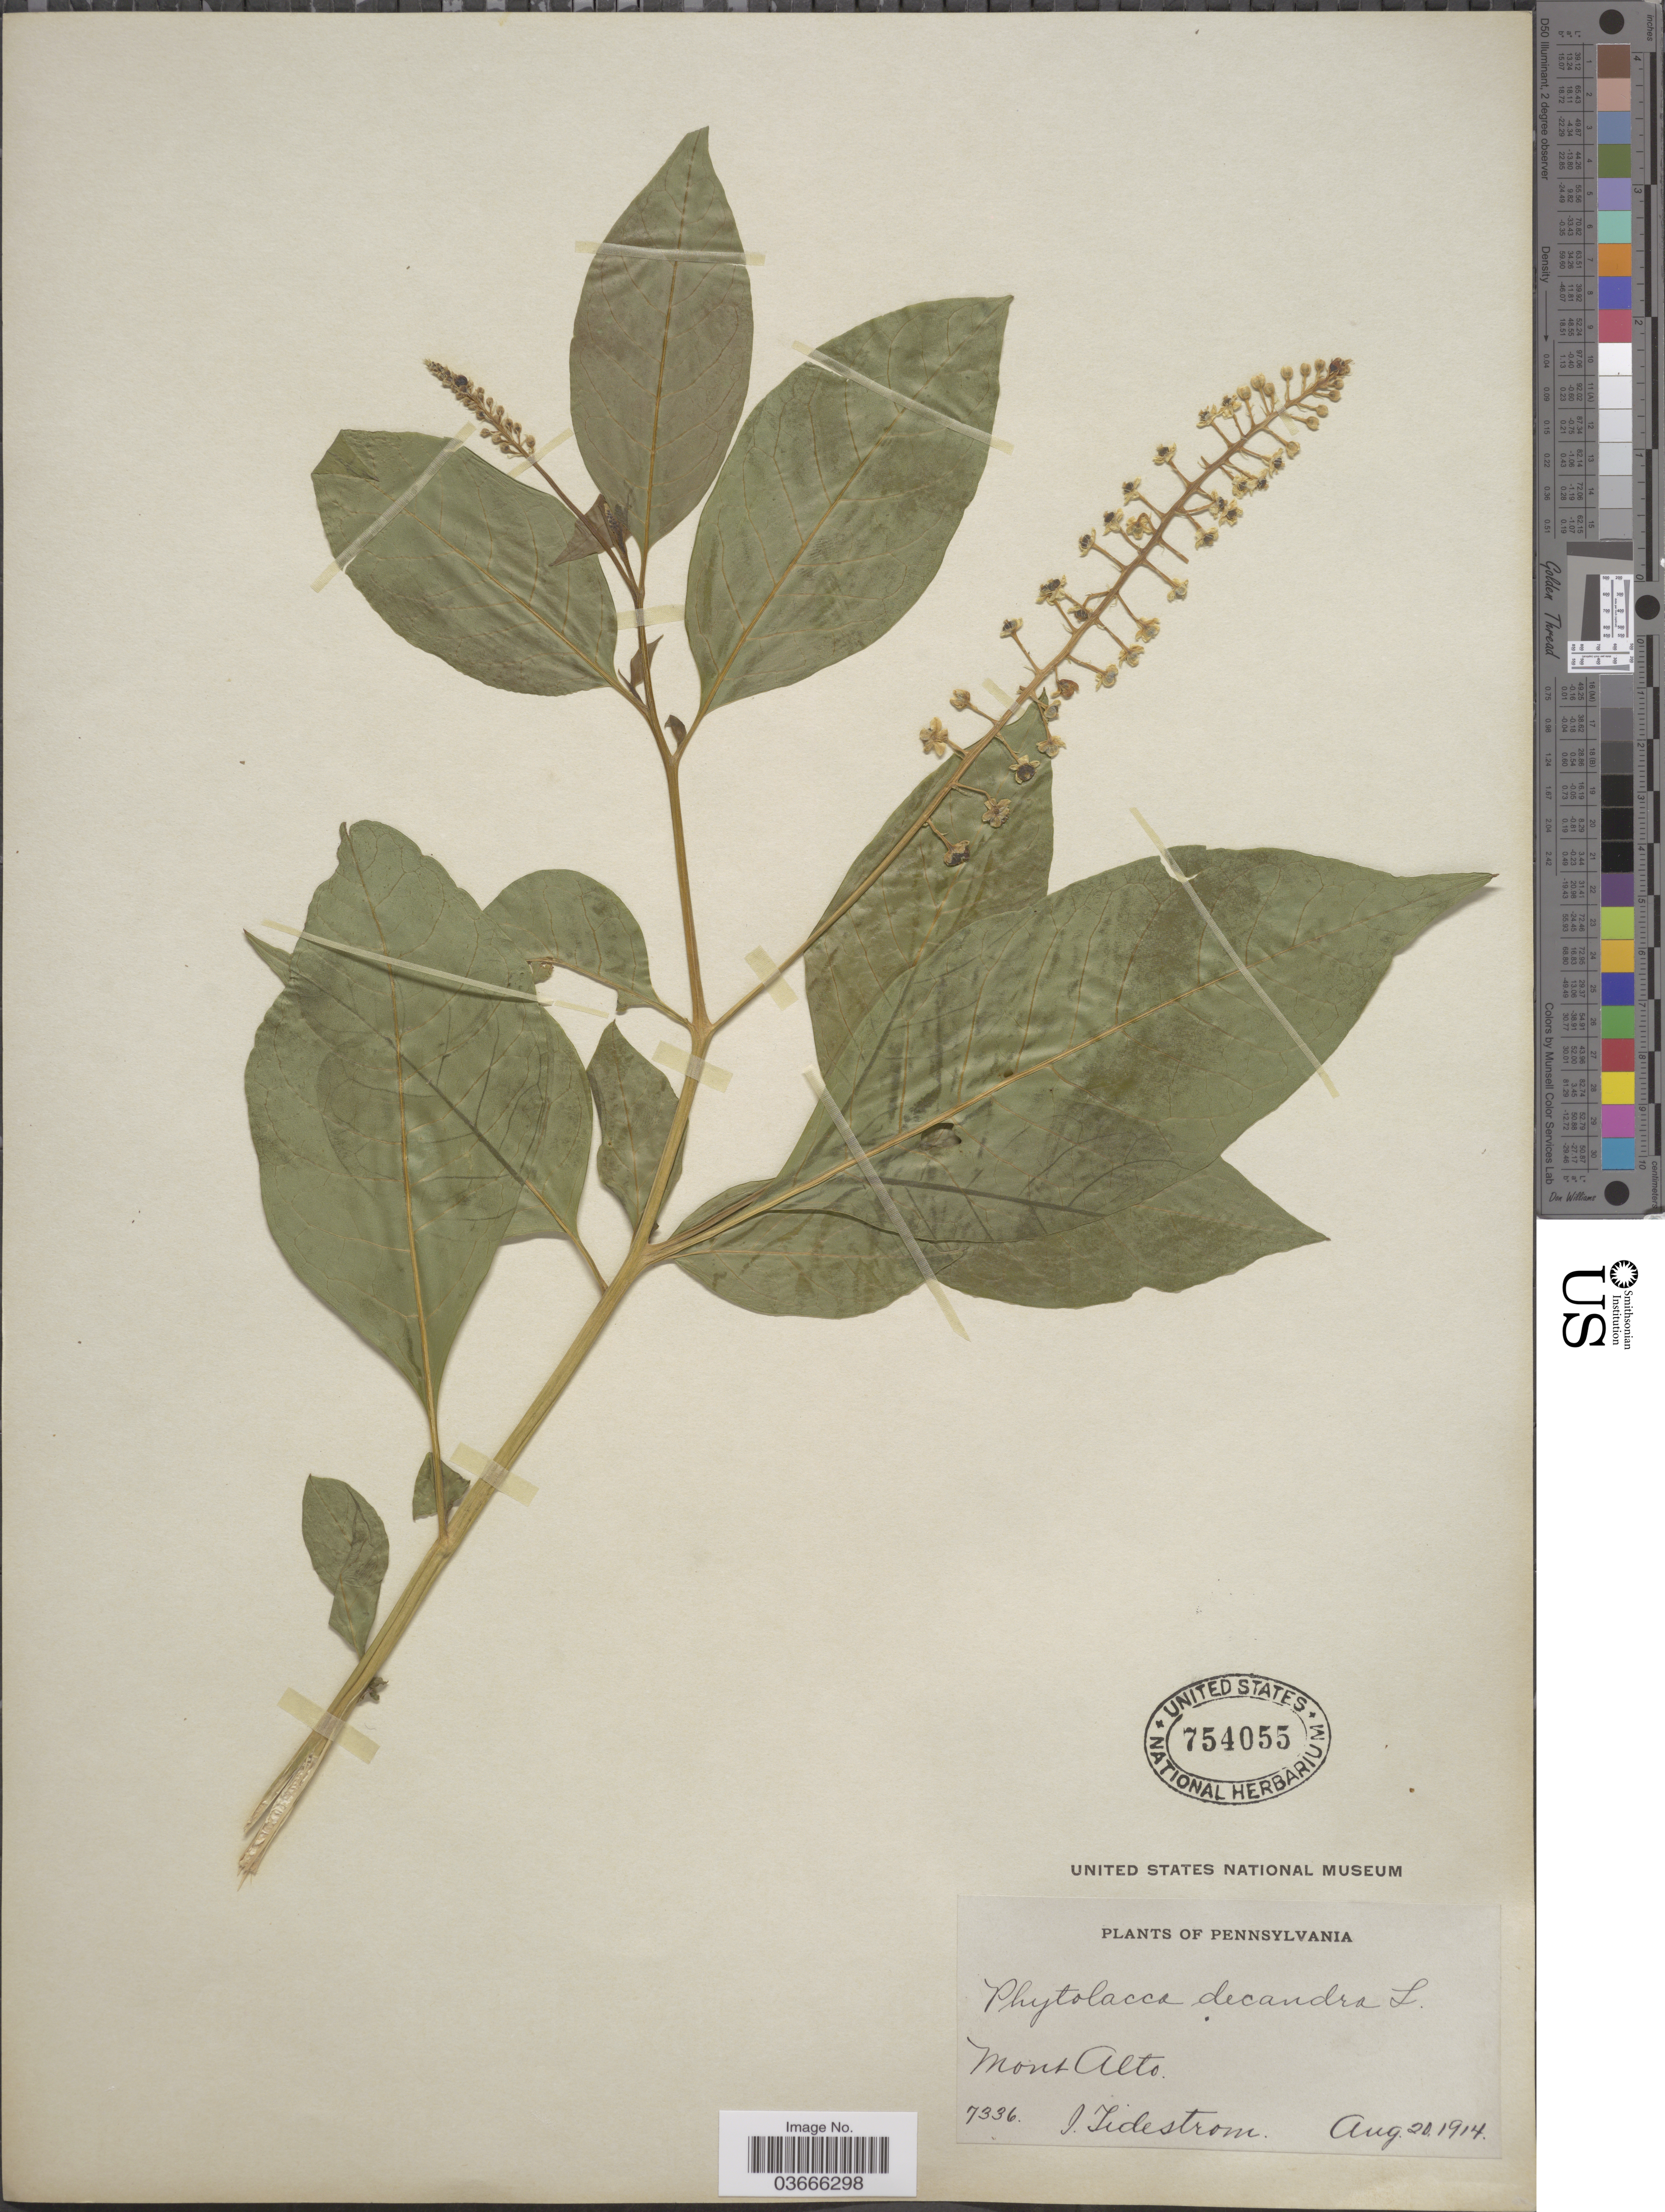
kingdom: Plantae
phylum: Tracheophyta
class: Magnoliopsida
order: Caryophyllales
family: Phytolaccaceae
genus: Phytolacca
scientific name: Phytolacca americana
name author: L.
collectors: I. F. Tidestrom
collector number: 7336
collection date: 1914-08-20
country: United States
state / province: Pennsylvania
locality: Mont Alto.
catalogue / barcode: US 754055